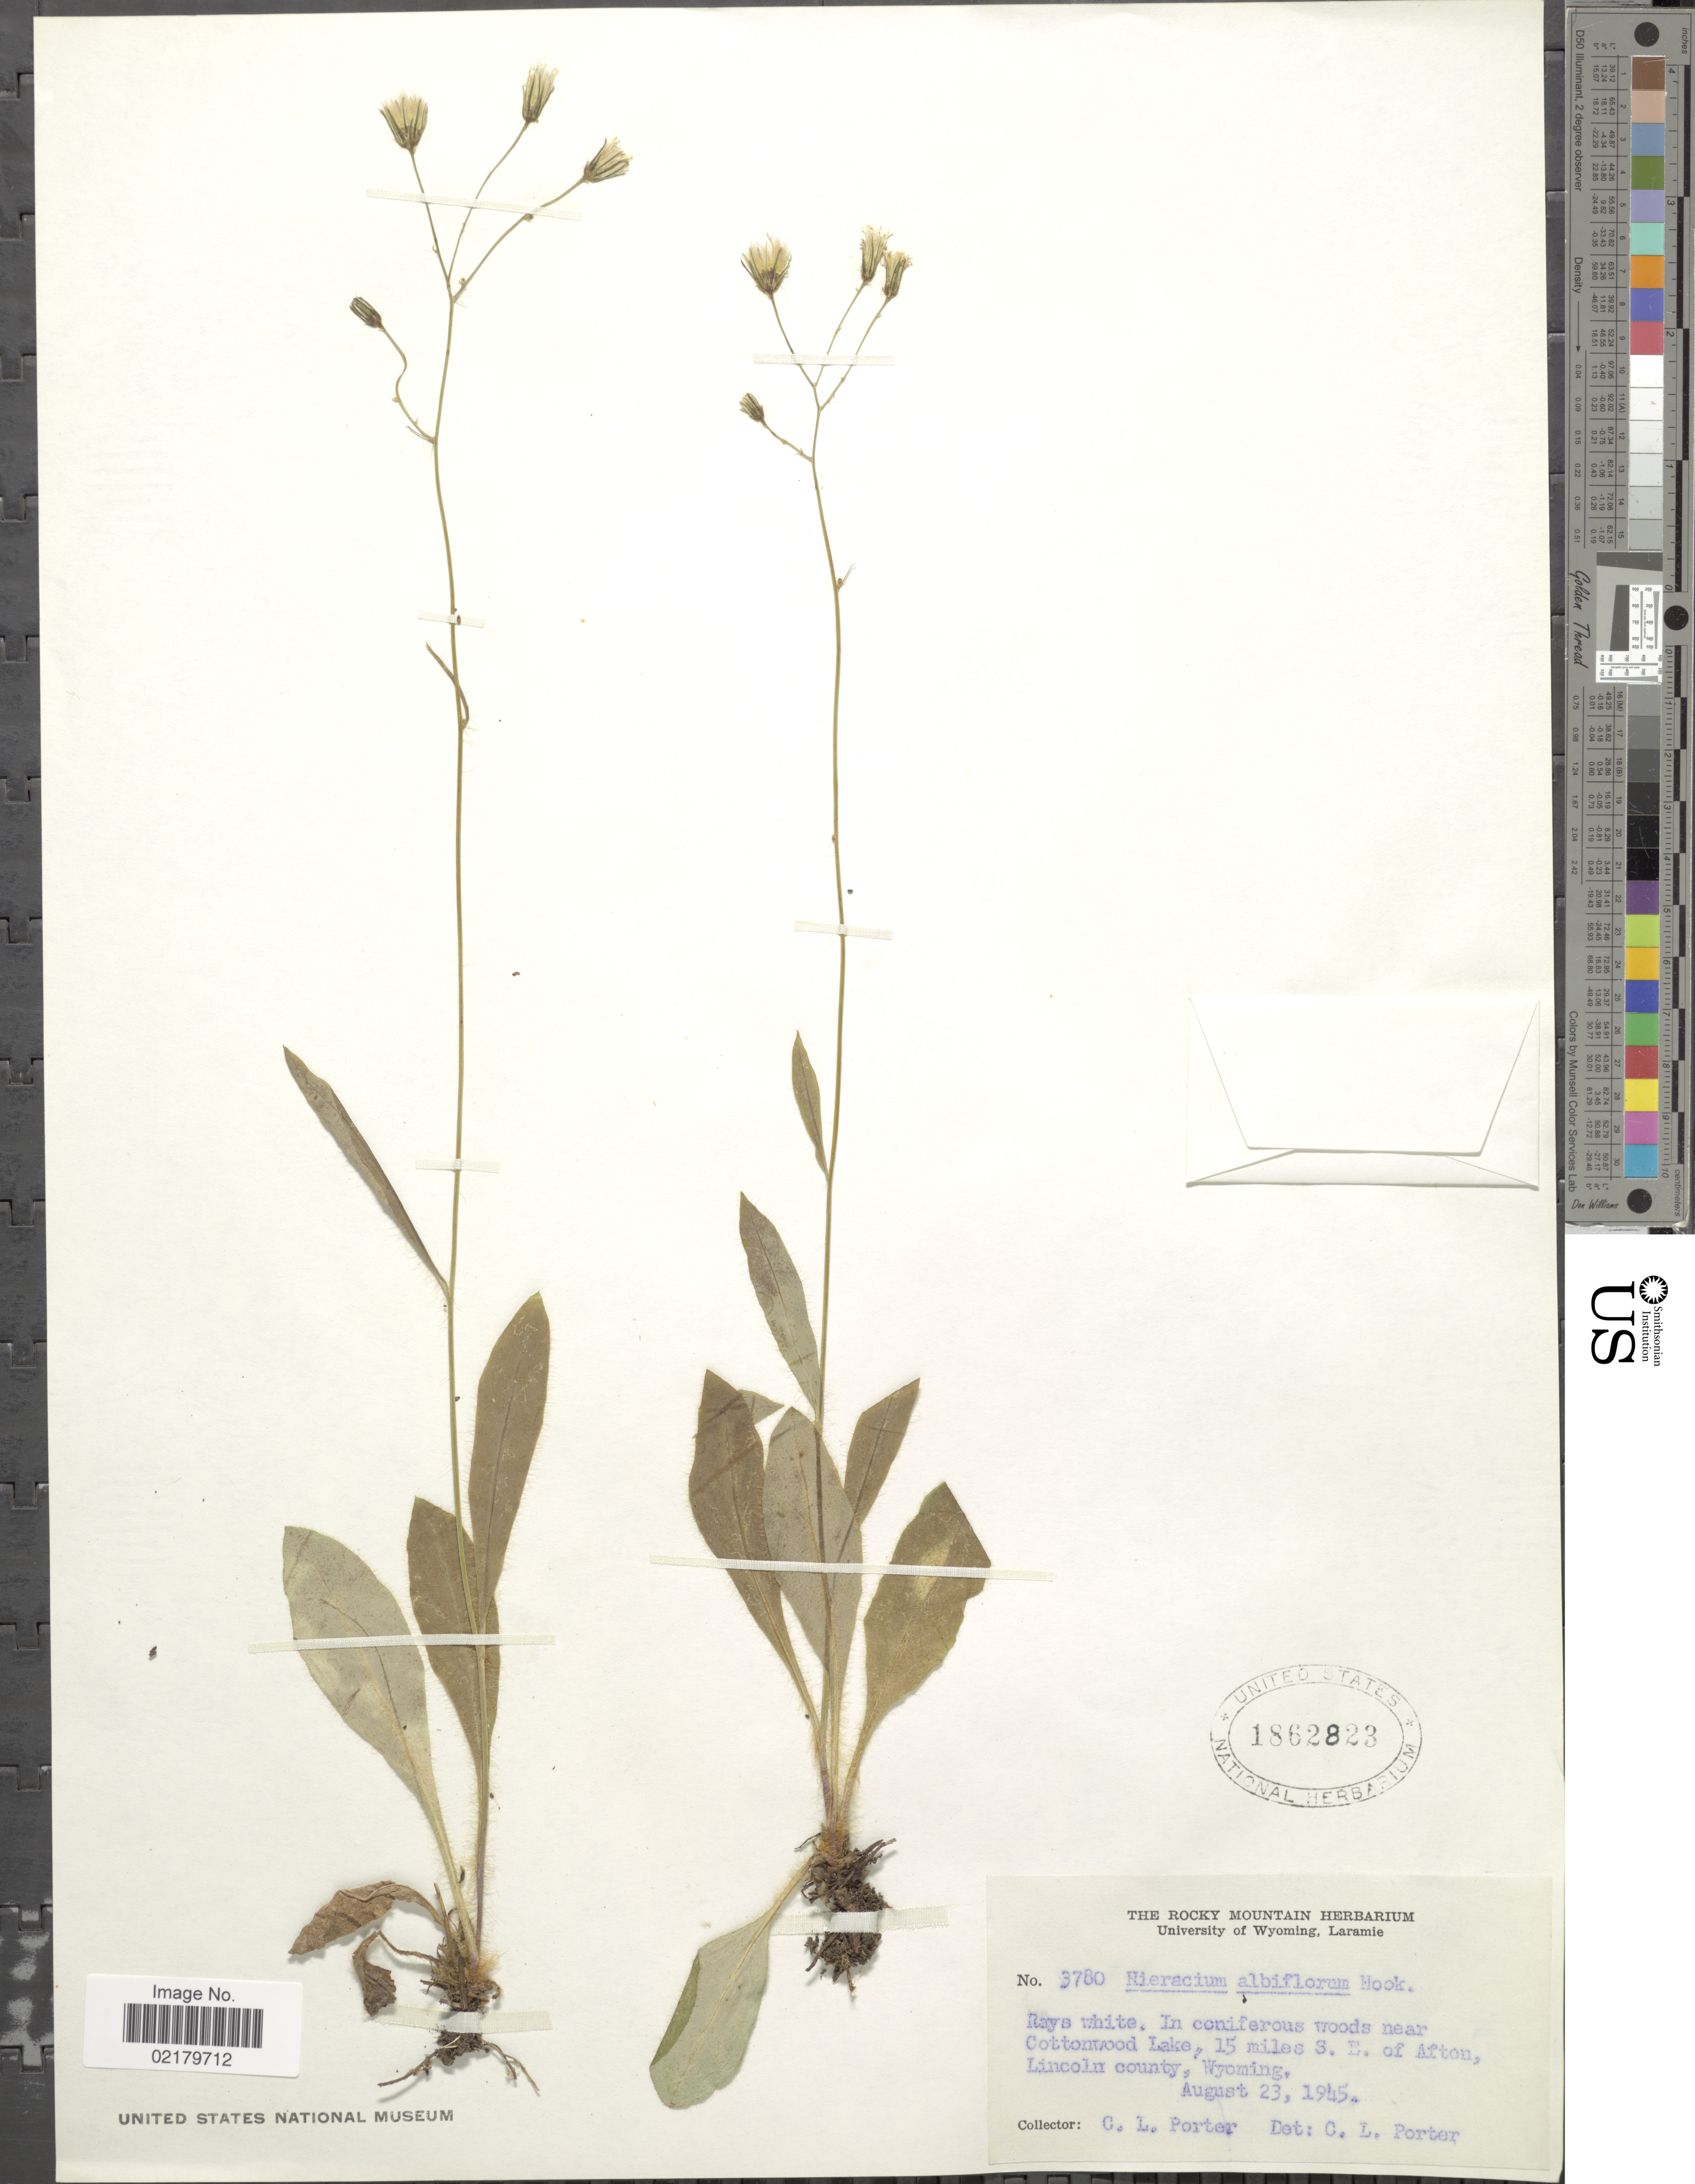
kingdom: Plantae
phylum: Tracheophyta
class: Magnoliopsida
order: Asterales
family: Asteraceae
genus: Hieracium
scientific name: Hieracium albiflorum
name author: Hook.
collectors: C. L. Porter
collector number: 3780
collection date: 1945-08-23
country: United States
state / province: Wyoming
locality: In coniferous woods near Cottonwood Lake, 15 miles S.E. of Afton, Lincoln county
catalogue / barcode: US 1862823